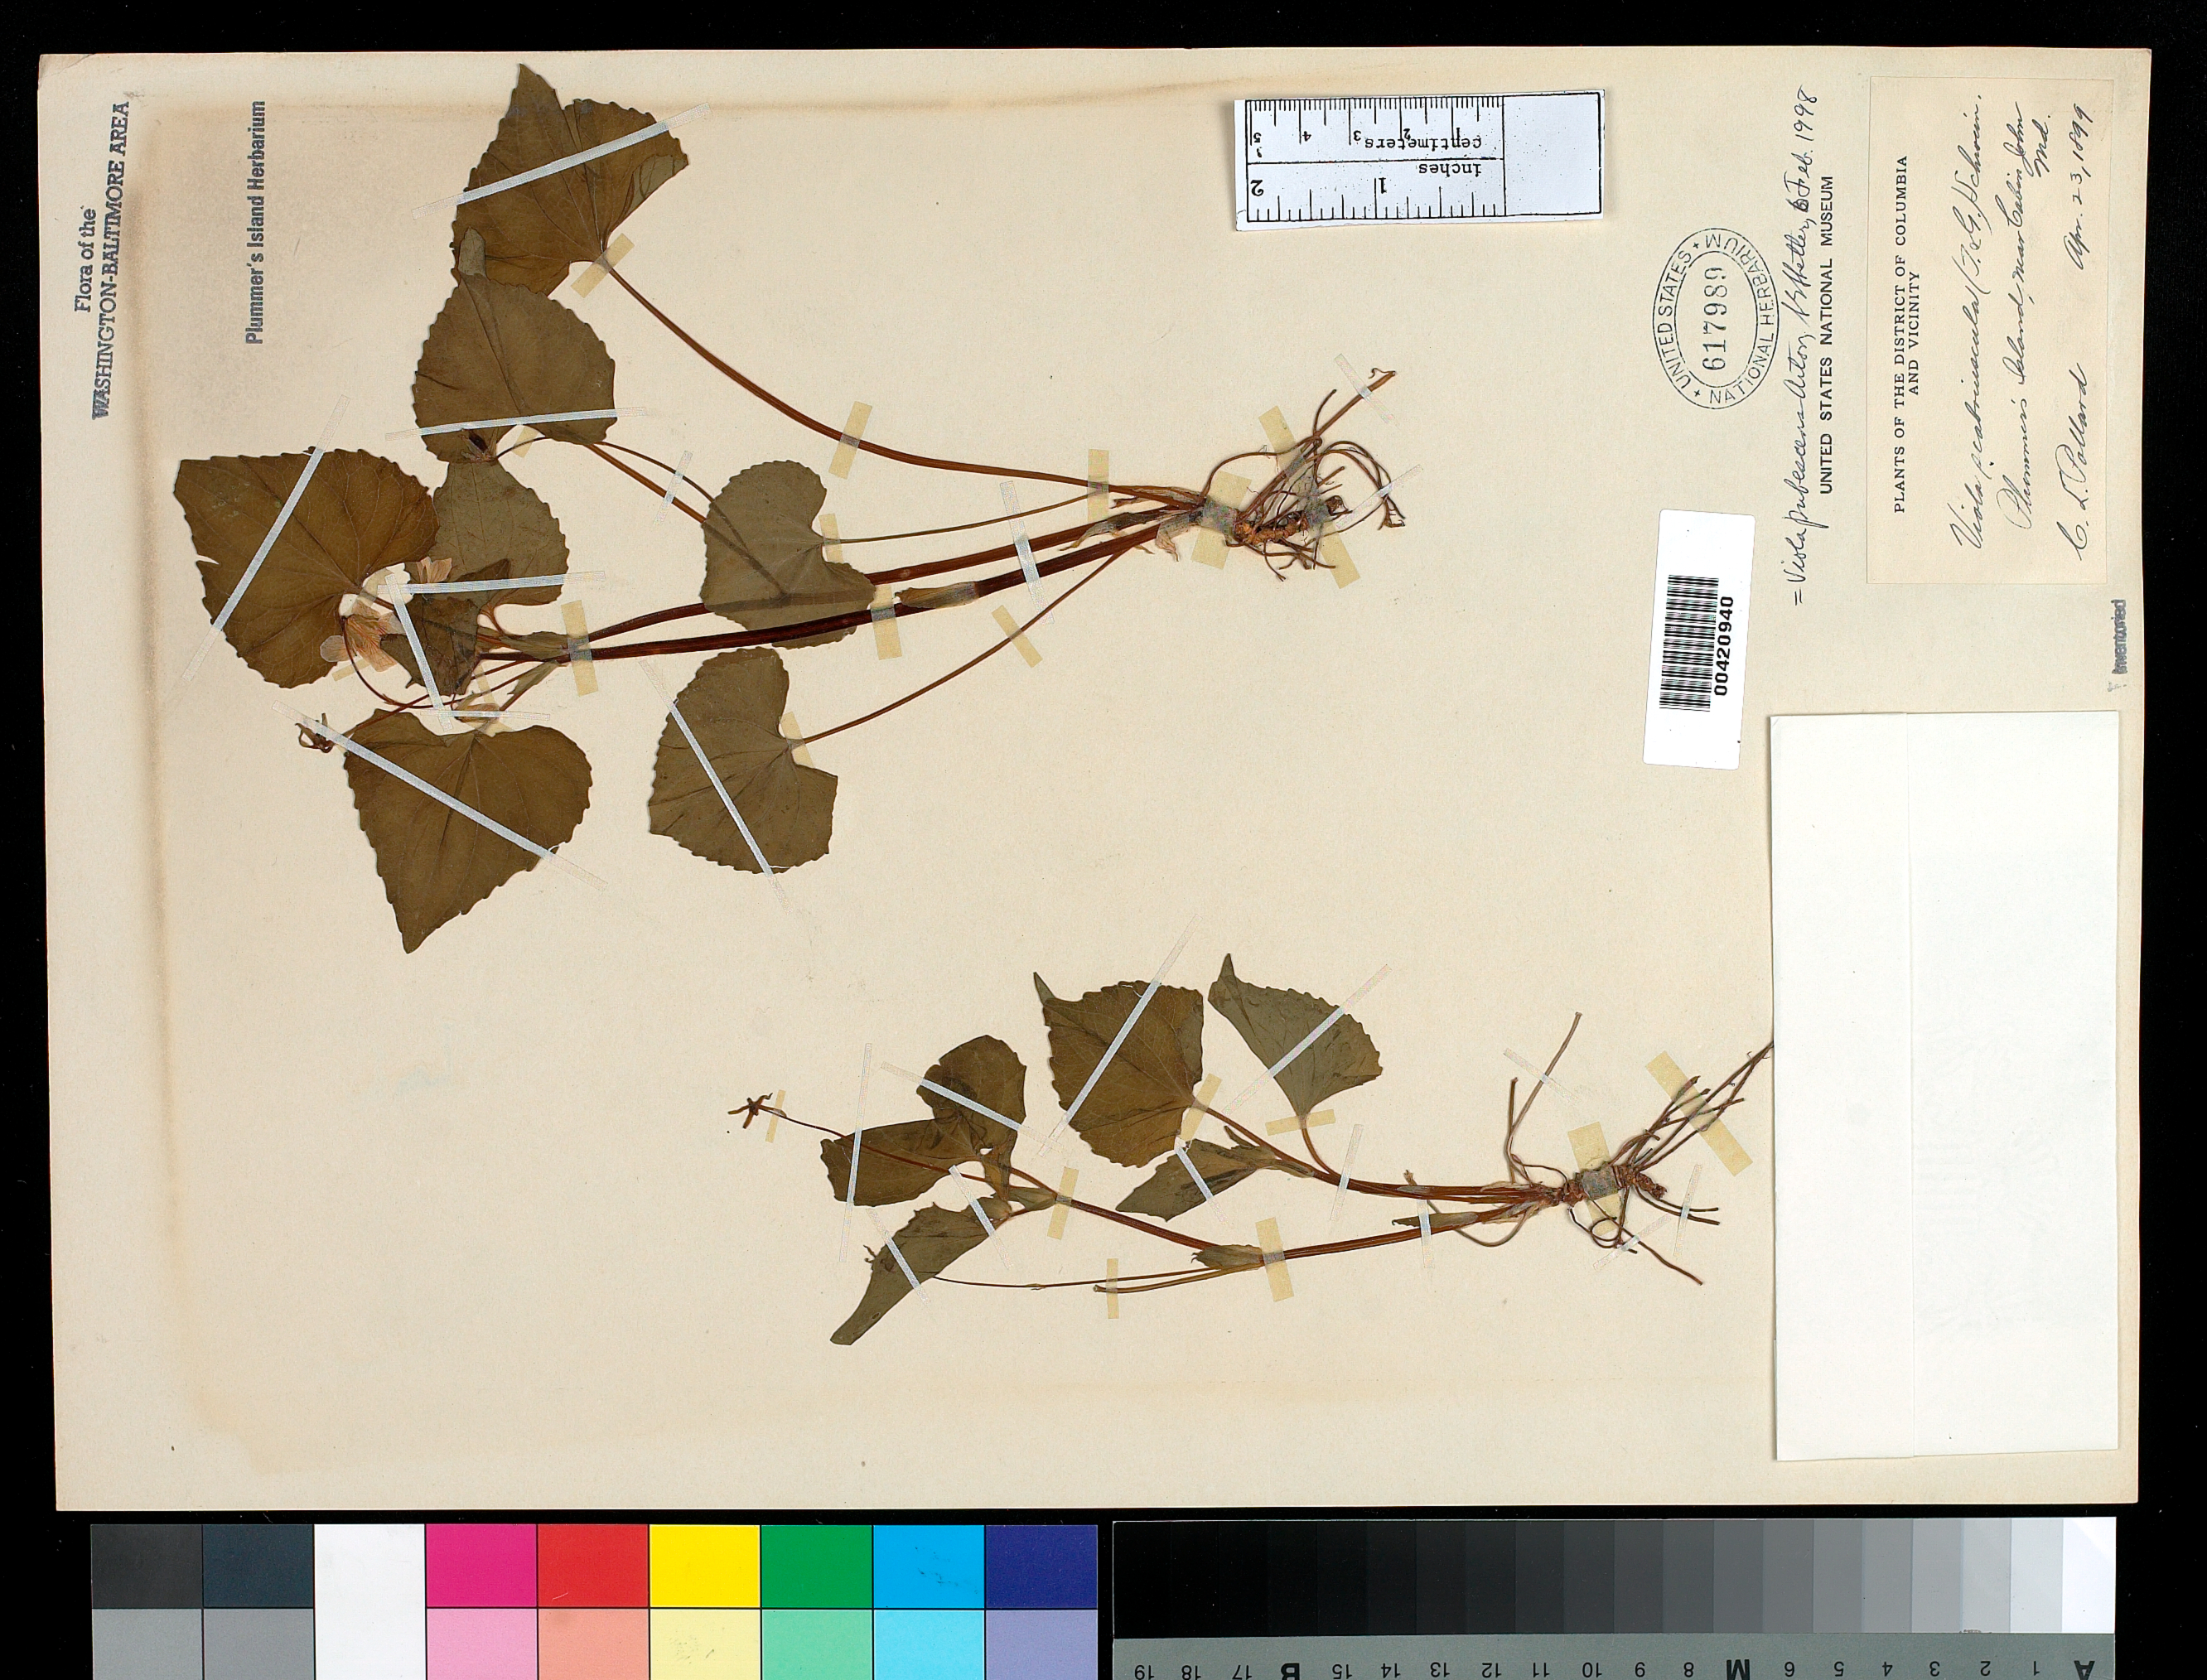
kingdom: Plantae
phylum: Tracheophyta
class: Magnoliopsida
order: Malpighiales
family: Violaceae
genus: Viola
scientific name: Viola pubescens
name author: Aiton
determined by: Shetler, Stanwyn G., (US), NMNH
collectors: C. L. Pollard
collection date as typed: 23 Apr 1899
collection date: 1899-04-23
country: United States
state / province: Maryland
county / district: Montgomery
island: Plummers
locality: Plummer's Island Plummers Island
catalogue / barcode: US 617989